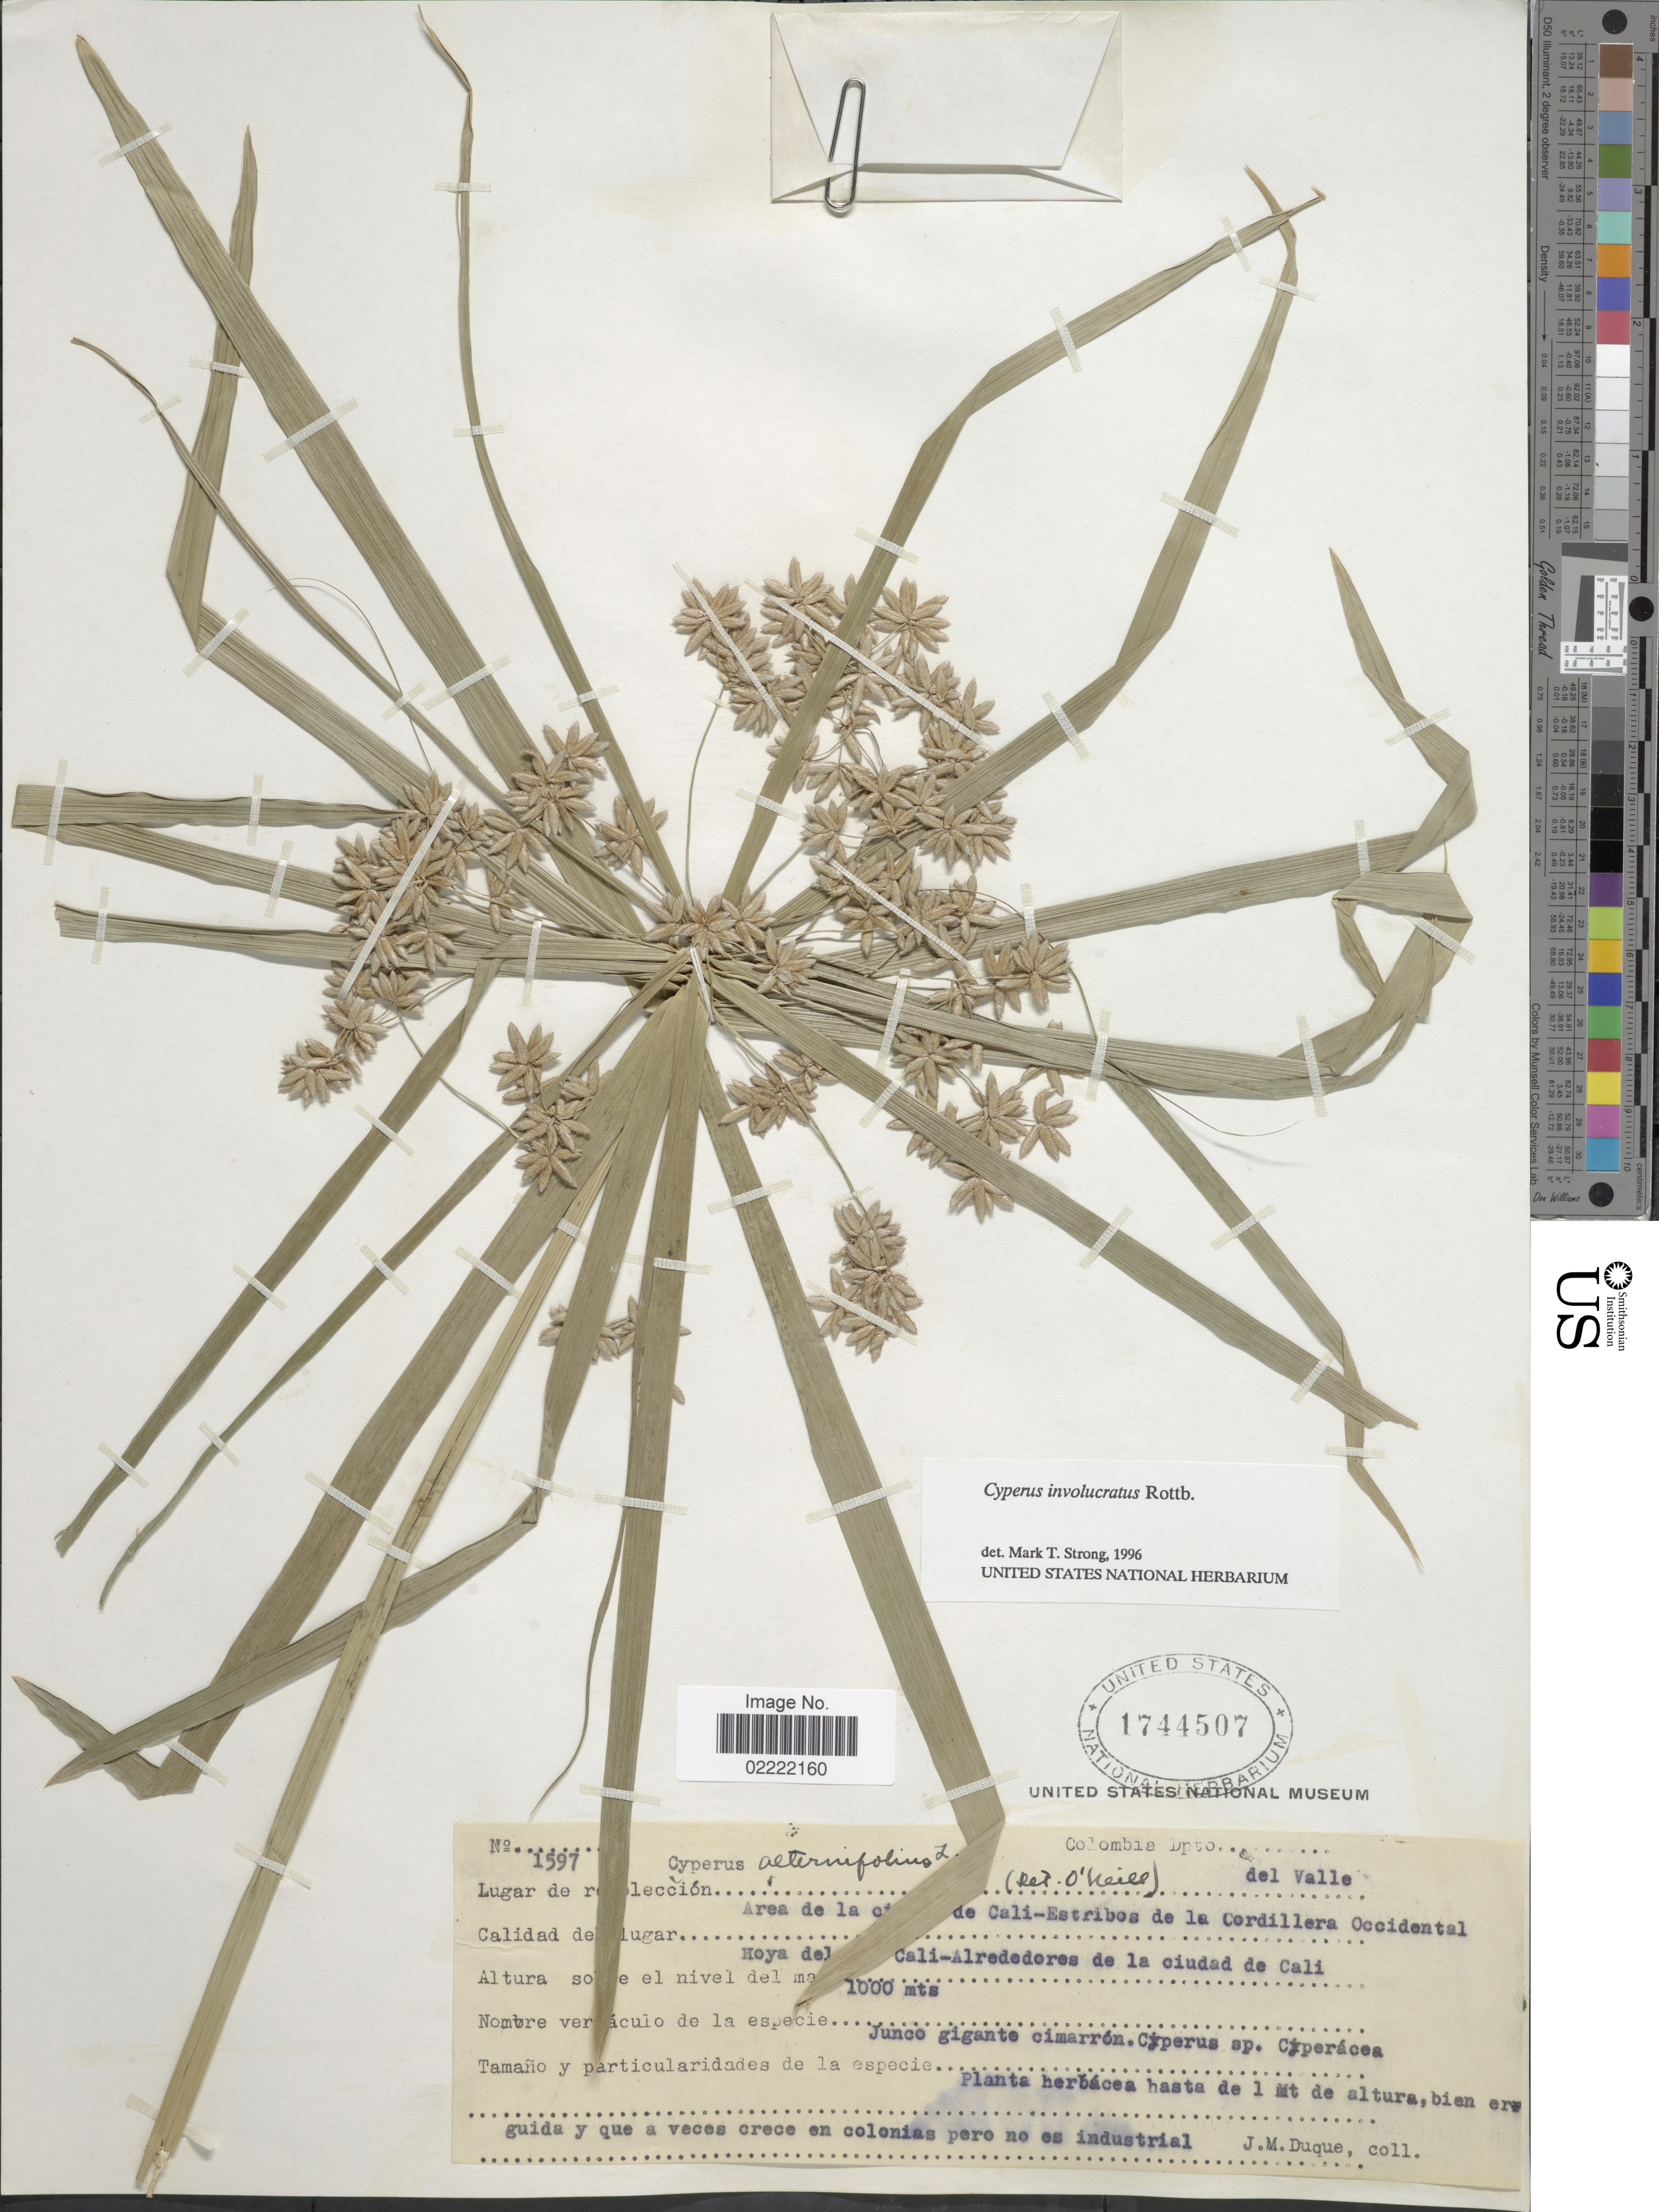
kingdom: Plantae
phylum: Tracheophyta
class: Liliopsida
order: Poales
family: Cyperaceae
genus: Cyperus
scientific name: Cyperus involucratus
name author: Rottb.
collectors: J. Duque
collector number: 1597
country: Colombia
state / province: Valle del Cauca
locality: Dpto Valle, Area de la [illegible text] de Cali-Estribos de la Cordillera Occidental, Hoya del [illegible text] Cali-Alredodores de la ciudad de Cali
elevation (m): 1000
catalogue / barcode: US 1744507